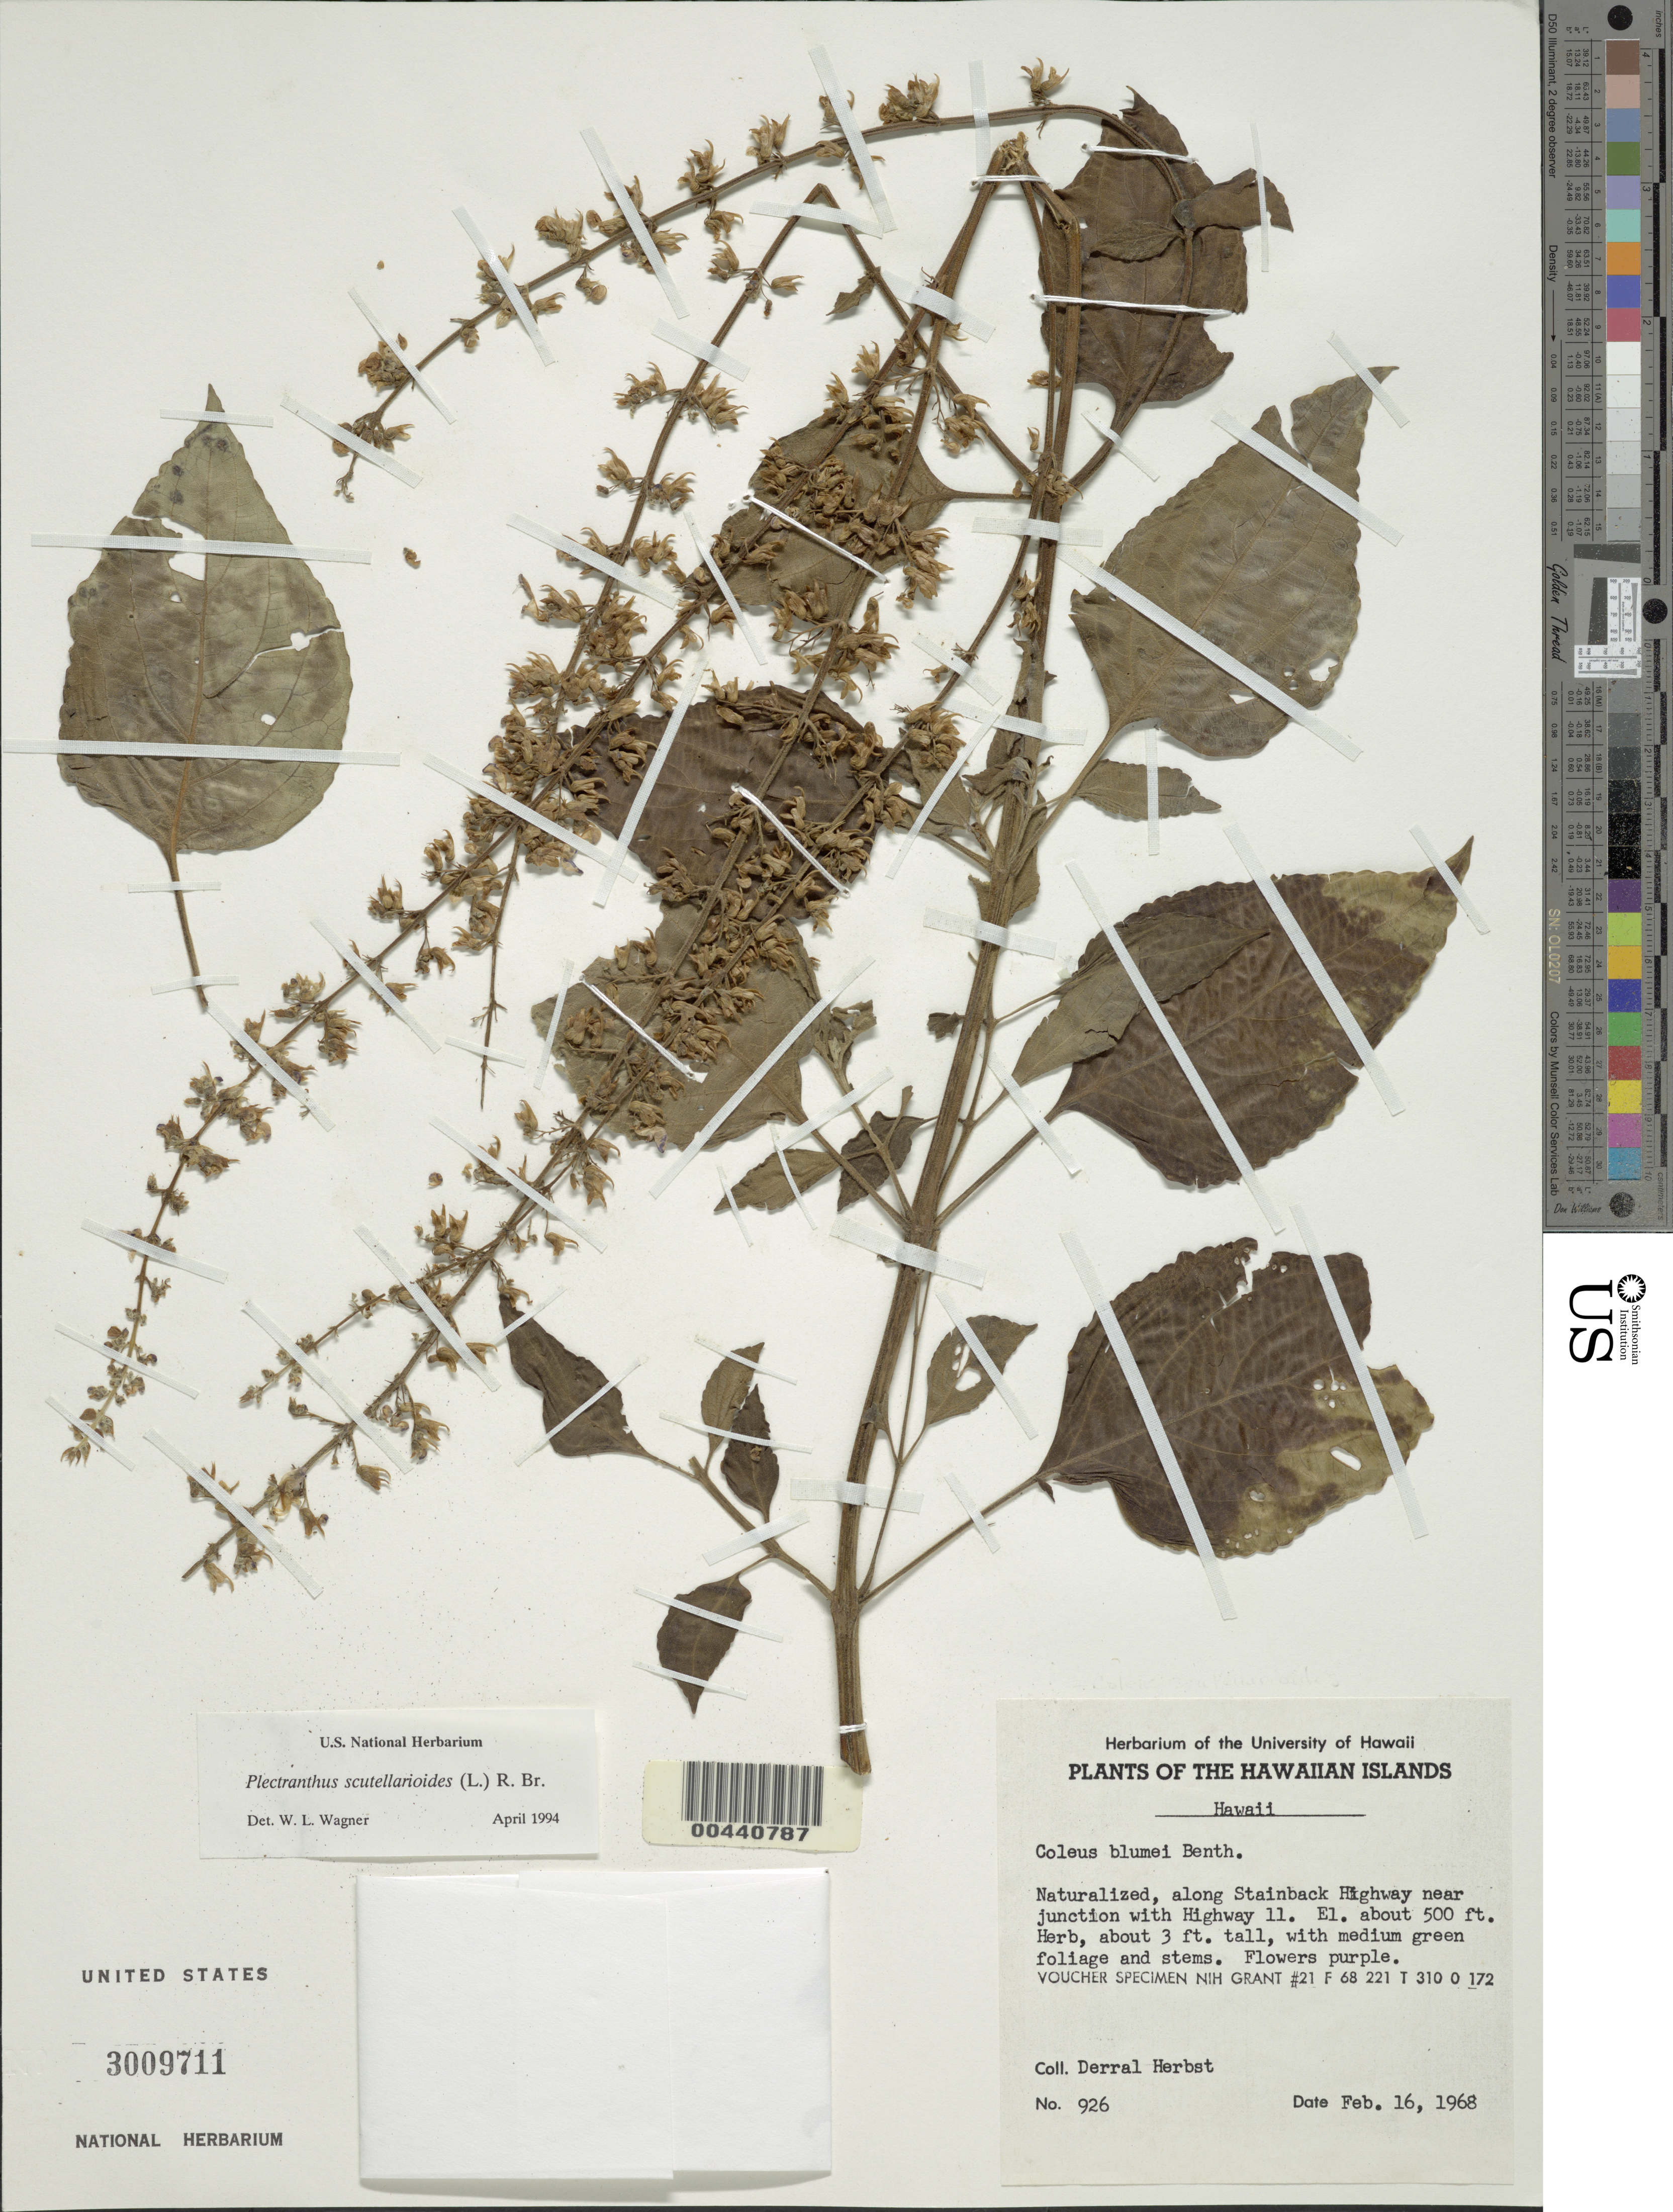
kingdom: Plantae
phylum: Tracheophyta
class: Magnoliopsida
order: Lamiales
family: Lamiaceae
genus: Coleus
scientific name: Coleus scutellarioides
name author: (L.) Benth.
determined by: Wagner, W. L., (BOT), Smithsonian Institution - National Museum of Natural History (UNITED STATES)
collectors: D. R. Herbst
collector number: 926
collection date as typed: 16 Feb 1968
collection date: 1968-02-16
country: United States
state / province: Hawaii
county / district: Hawaii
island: Hawaii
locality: Along Stainback Highway near junction with Highway 11.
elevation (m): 152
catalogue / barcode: US 3009711